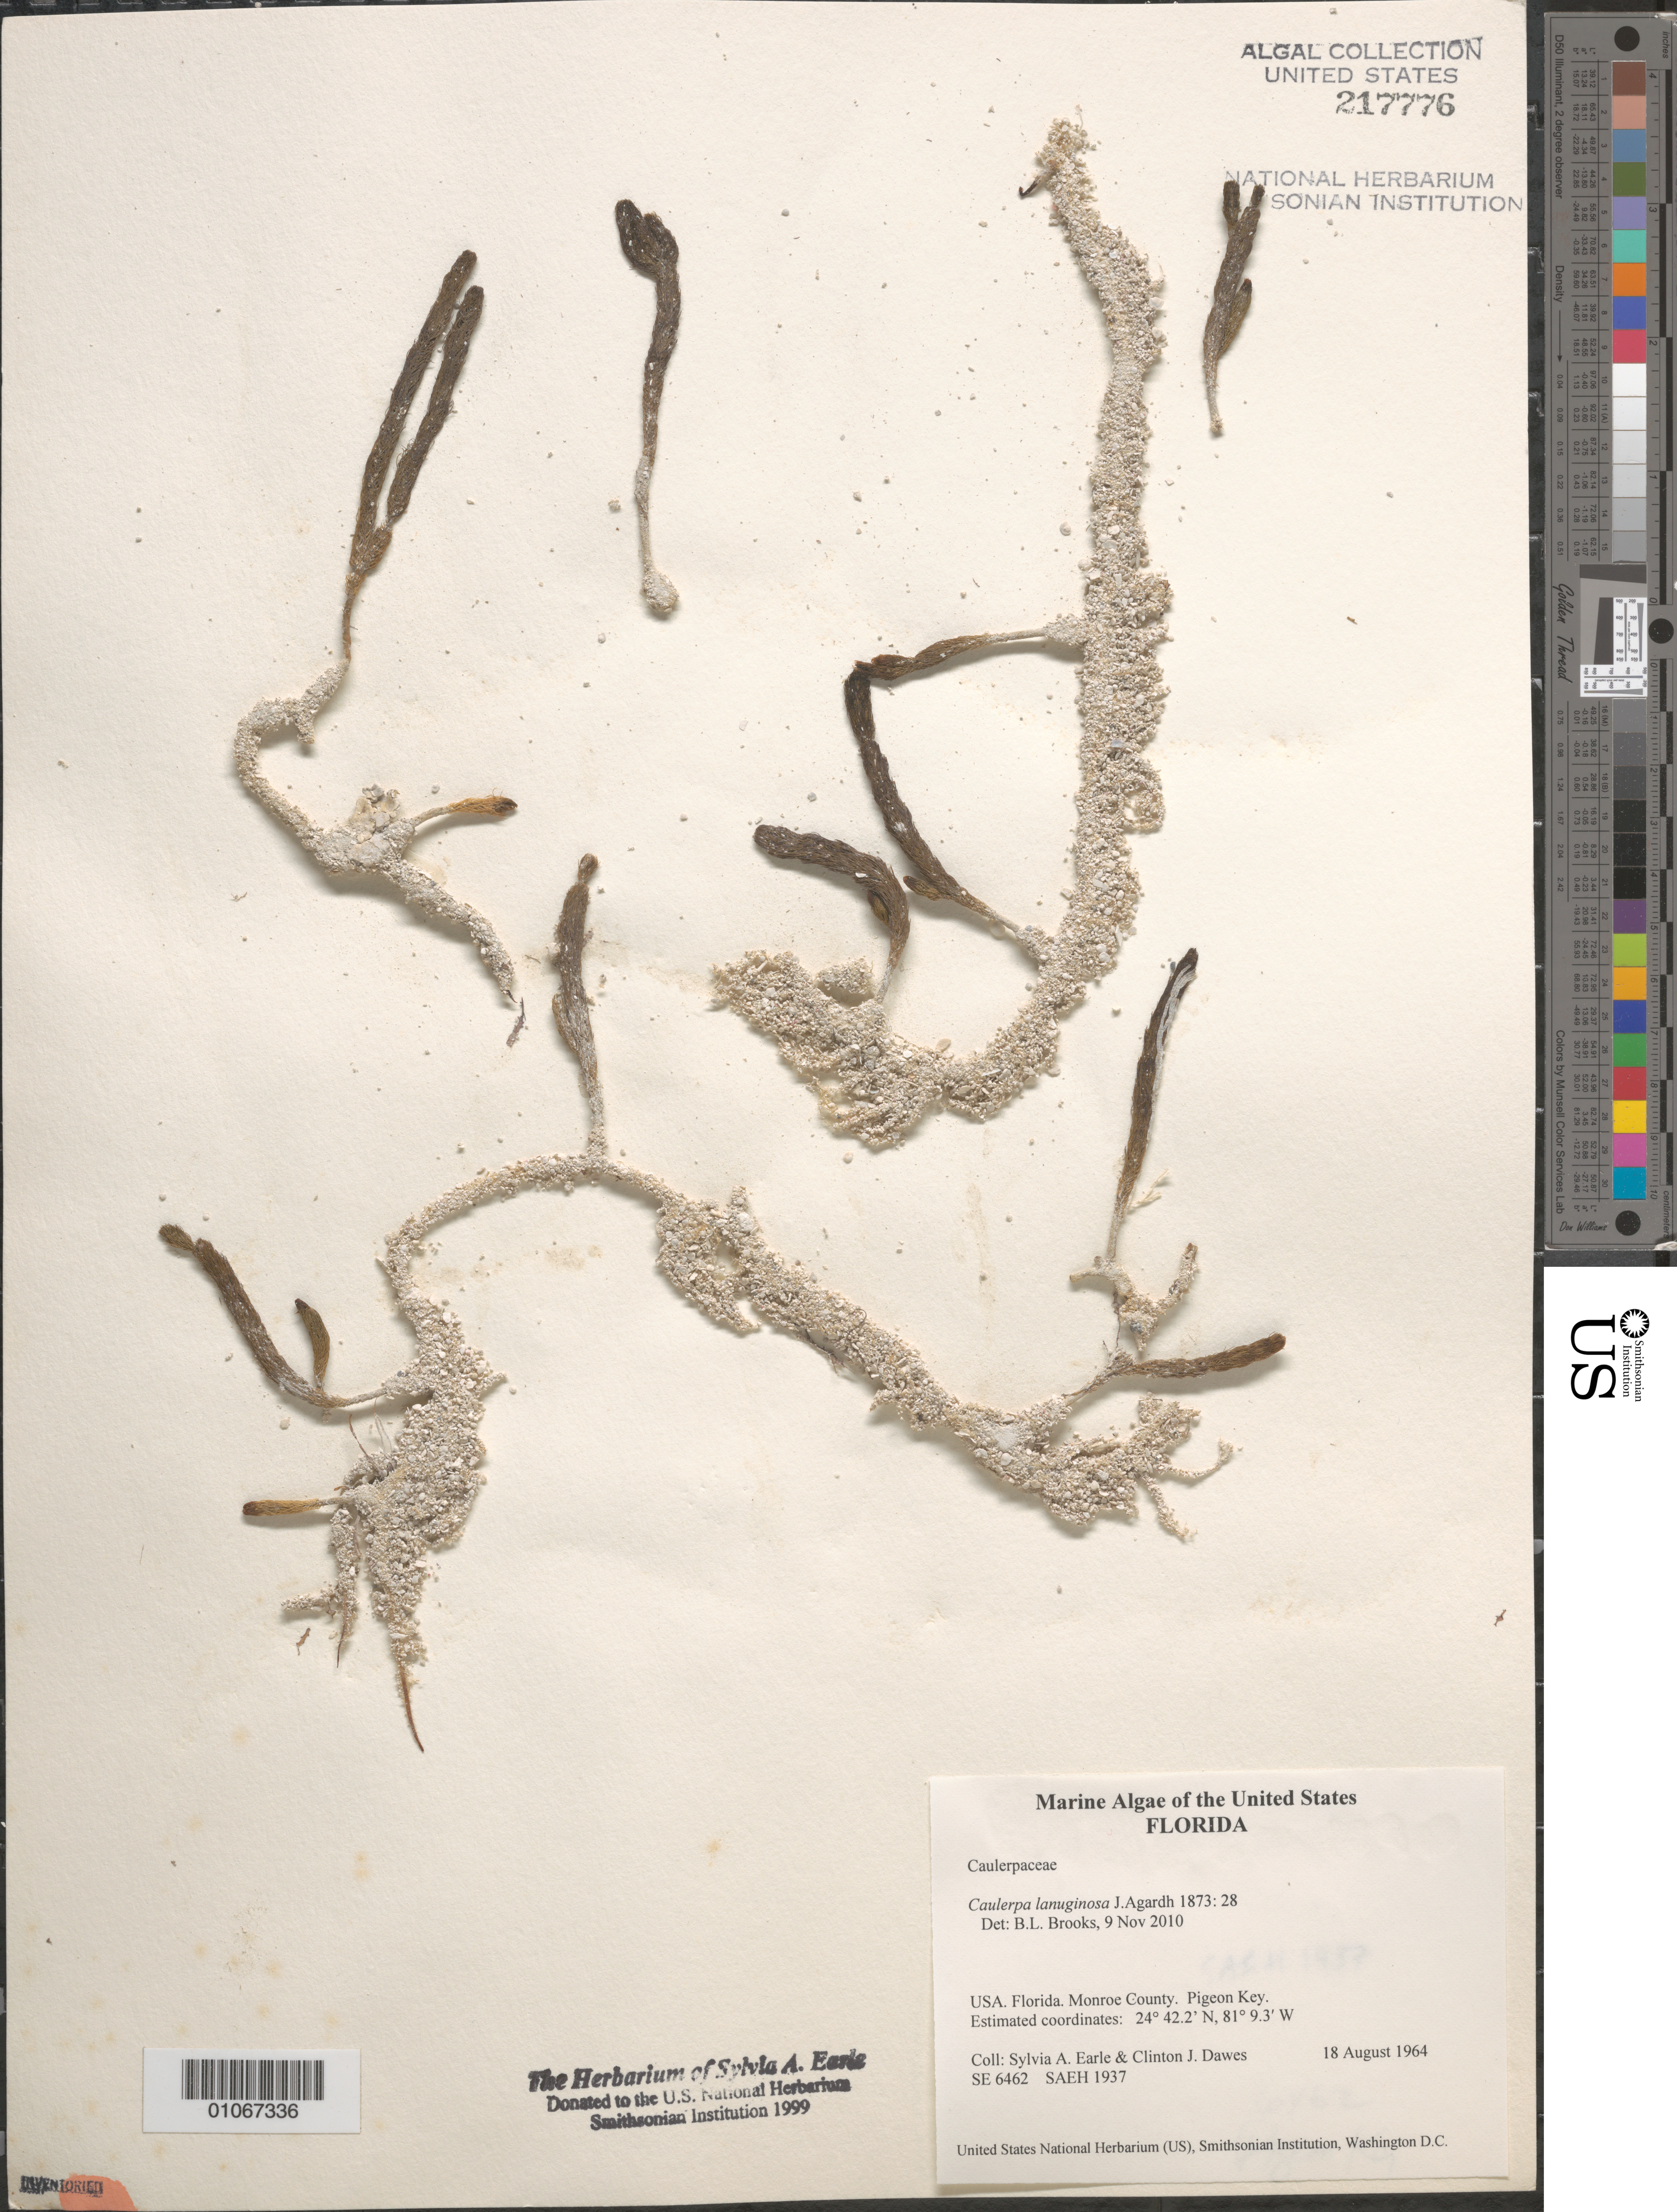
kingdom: Plantae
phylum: Chlorophyta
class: Ulvophyceae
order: Bryopsidales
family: Caulerpaceae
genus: Caulerpa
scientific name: Caulerpa lanuginosa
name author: J. Agardh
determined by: Brooks, B. L., (BOT), Smithsonian Institution - National Museum of Natural History (UNITED STATES)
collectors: S. A. Earle & C. Dawes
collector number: SAEH 1937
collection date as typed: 18 Aug 1964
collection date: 1964-08-18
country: United States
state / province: Florida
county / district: Monroe County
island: Pigeon Key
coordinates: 24 42.2'N, 81 9.3'W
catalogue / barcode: US 217776